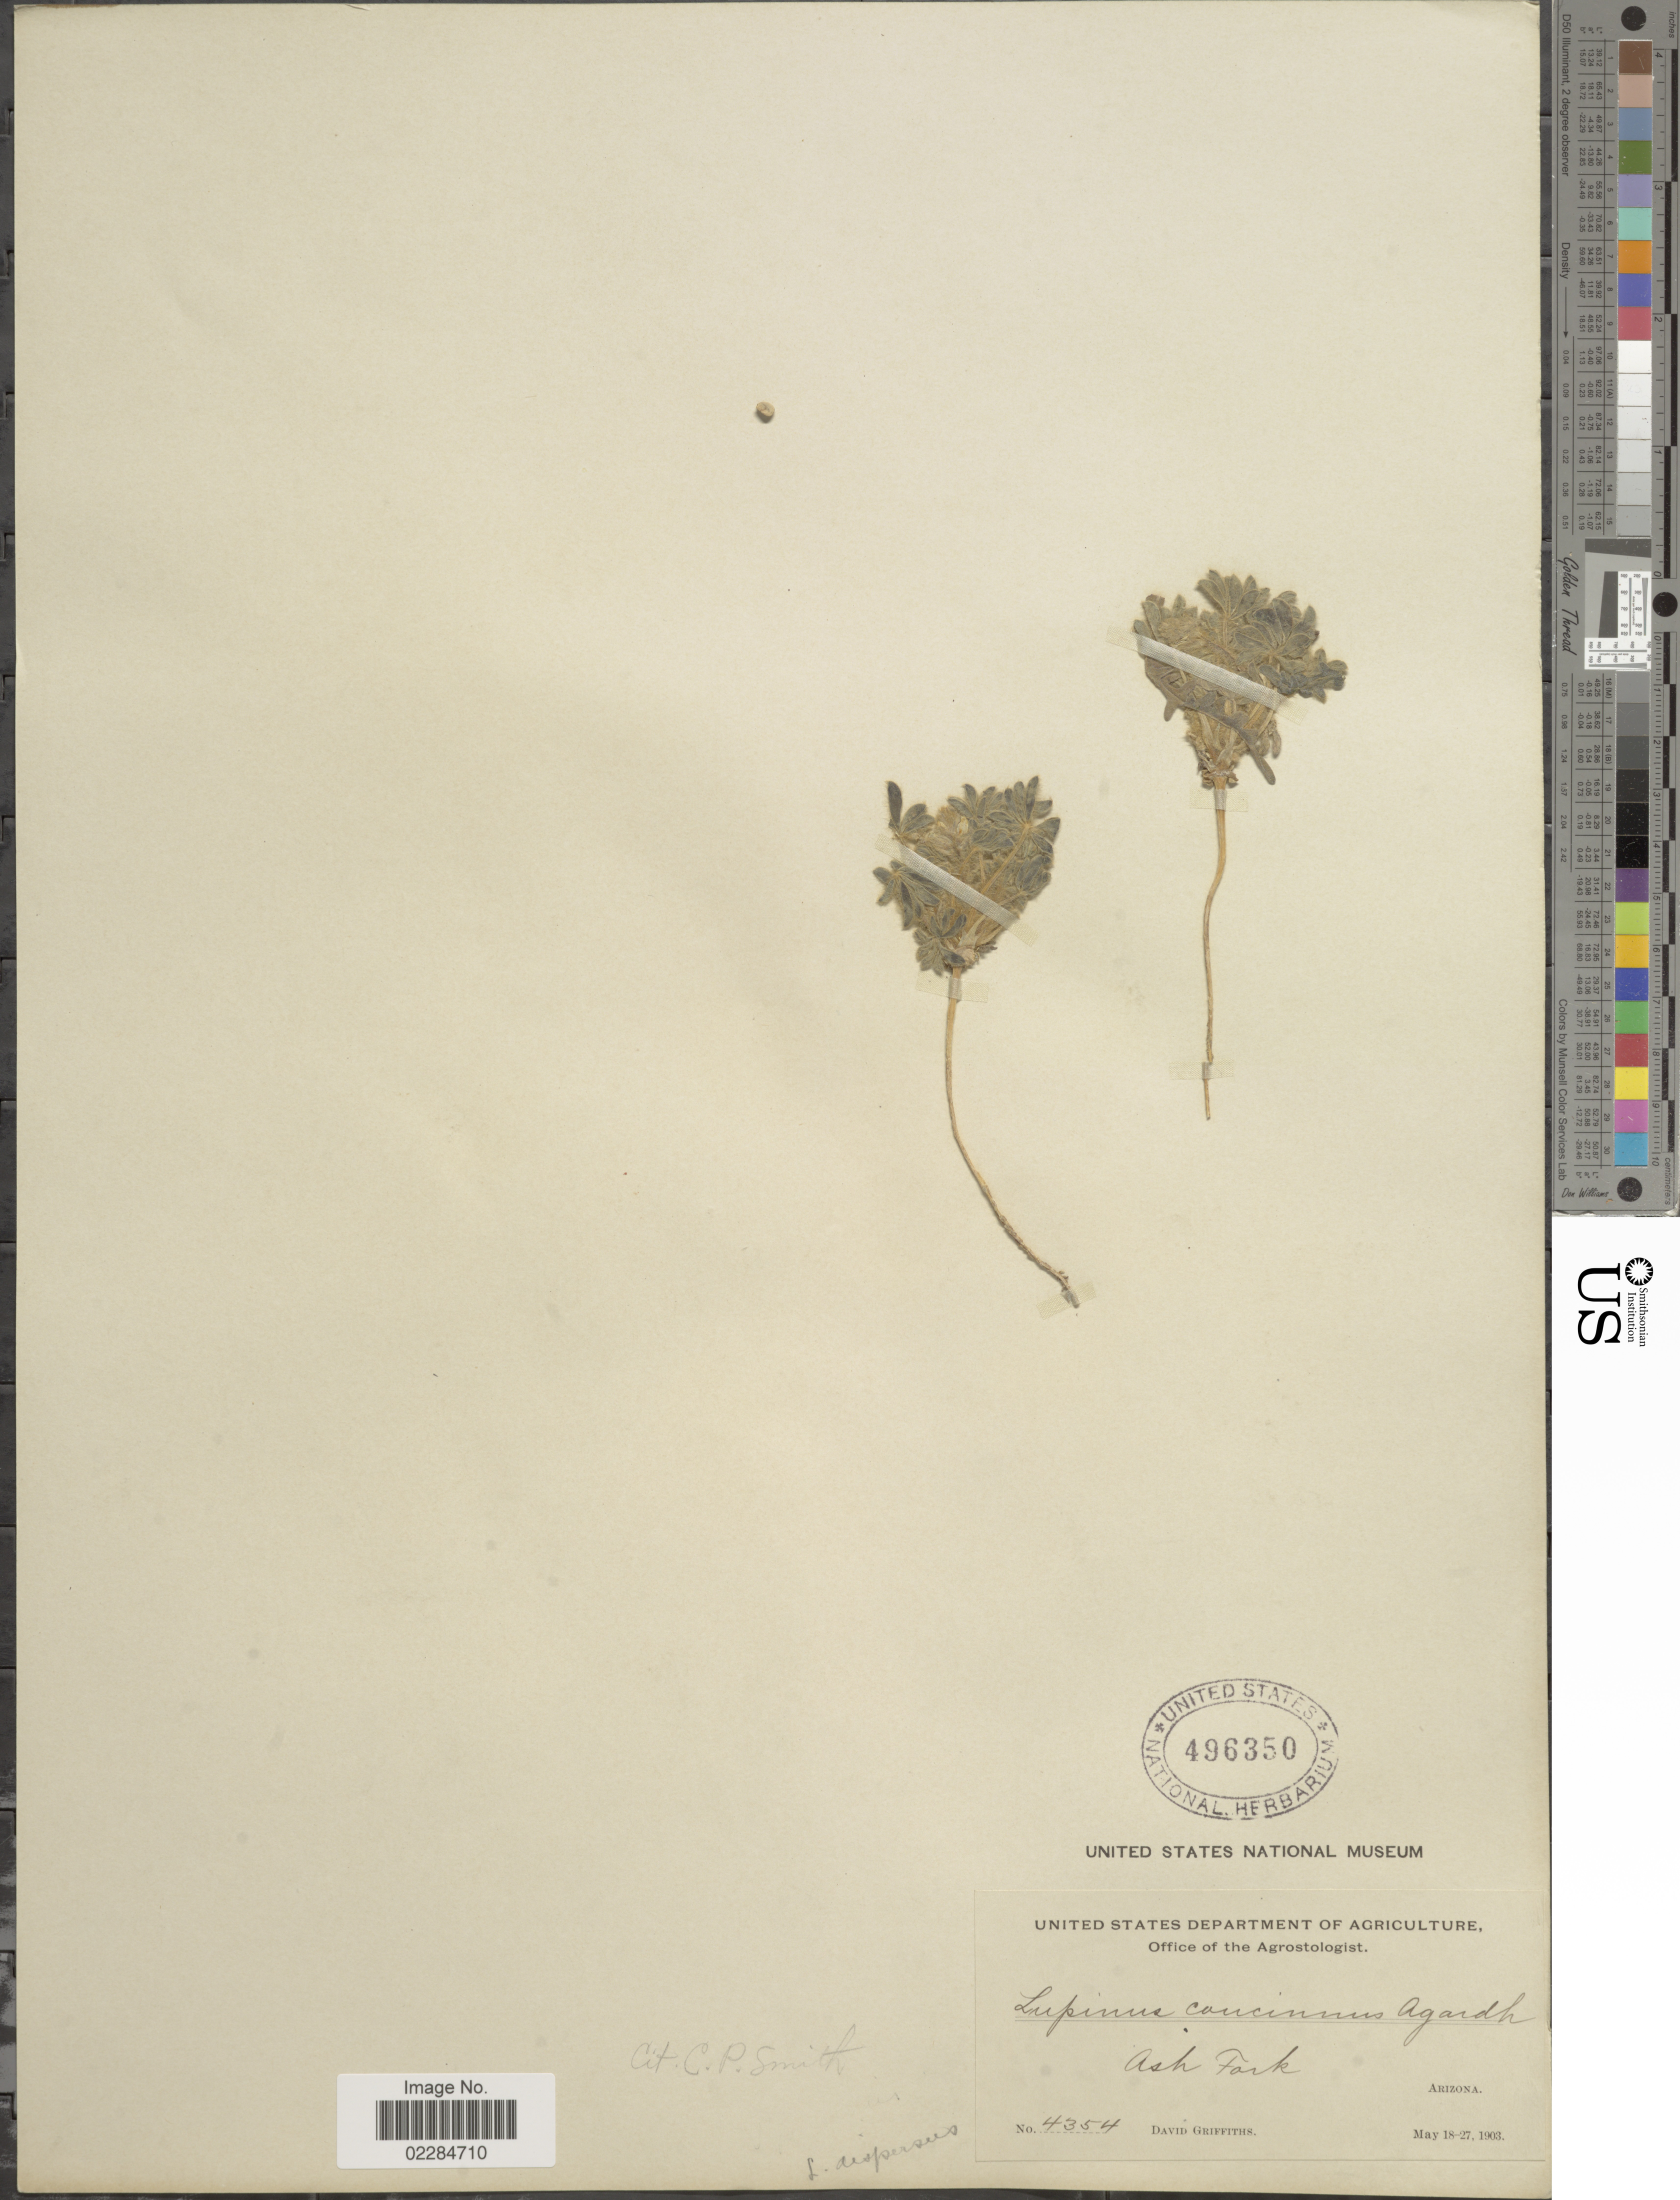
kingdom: Plantae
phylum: Tracheophyta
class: Magnoliopsida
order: Fabales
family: Fabaceae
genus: Lupinus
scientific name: Lupinus brevicaulis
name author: S. Watson in C. King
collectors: D. Griffiths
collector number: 4354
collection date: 1903-05-18/1903-05-27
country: United States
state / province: Arizona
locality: Ash Fork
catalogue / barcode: US 496350